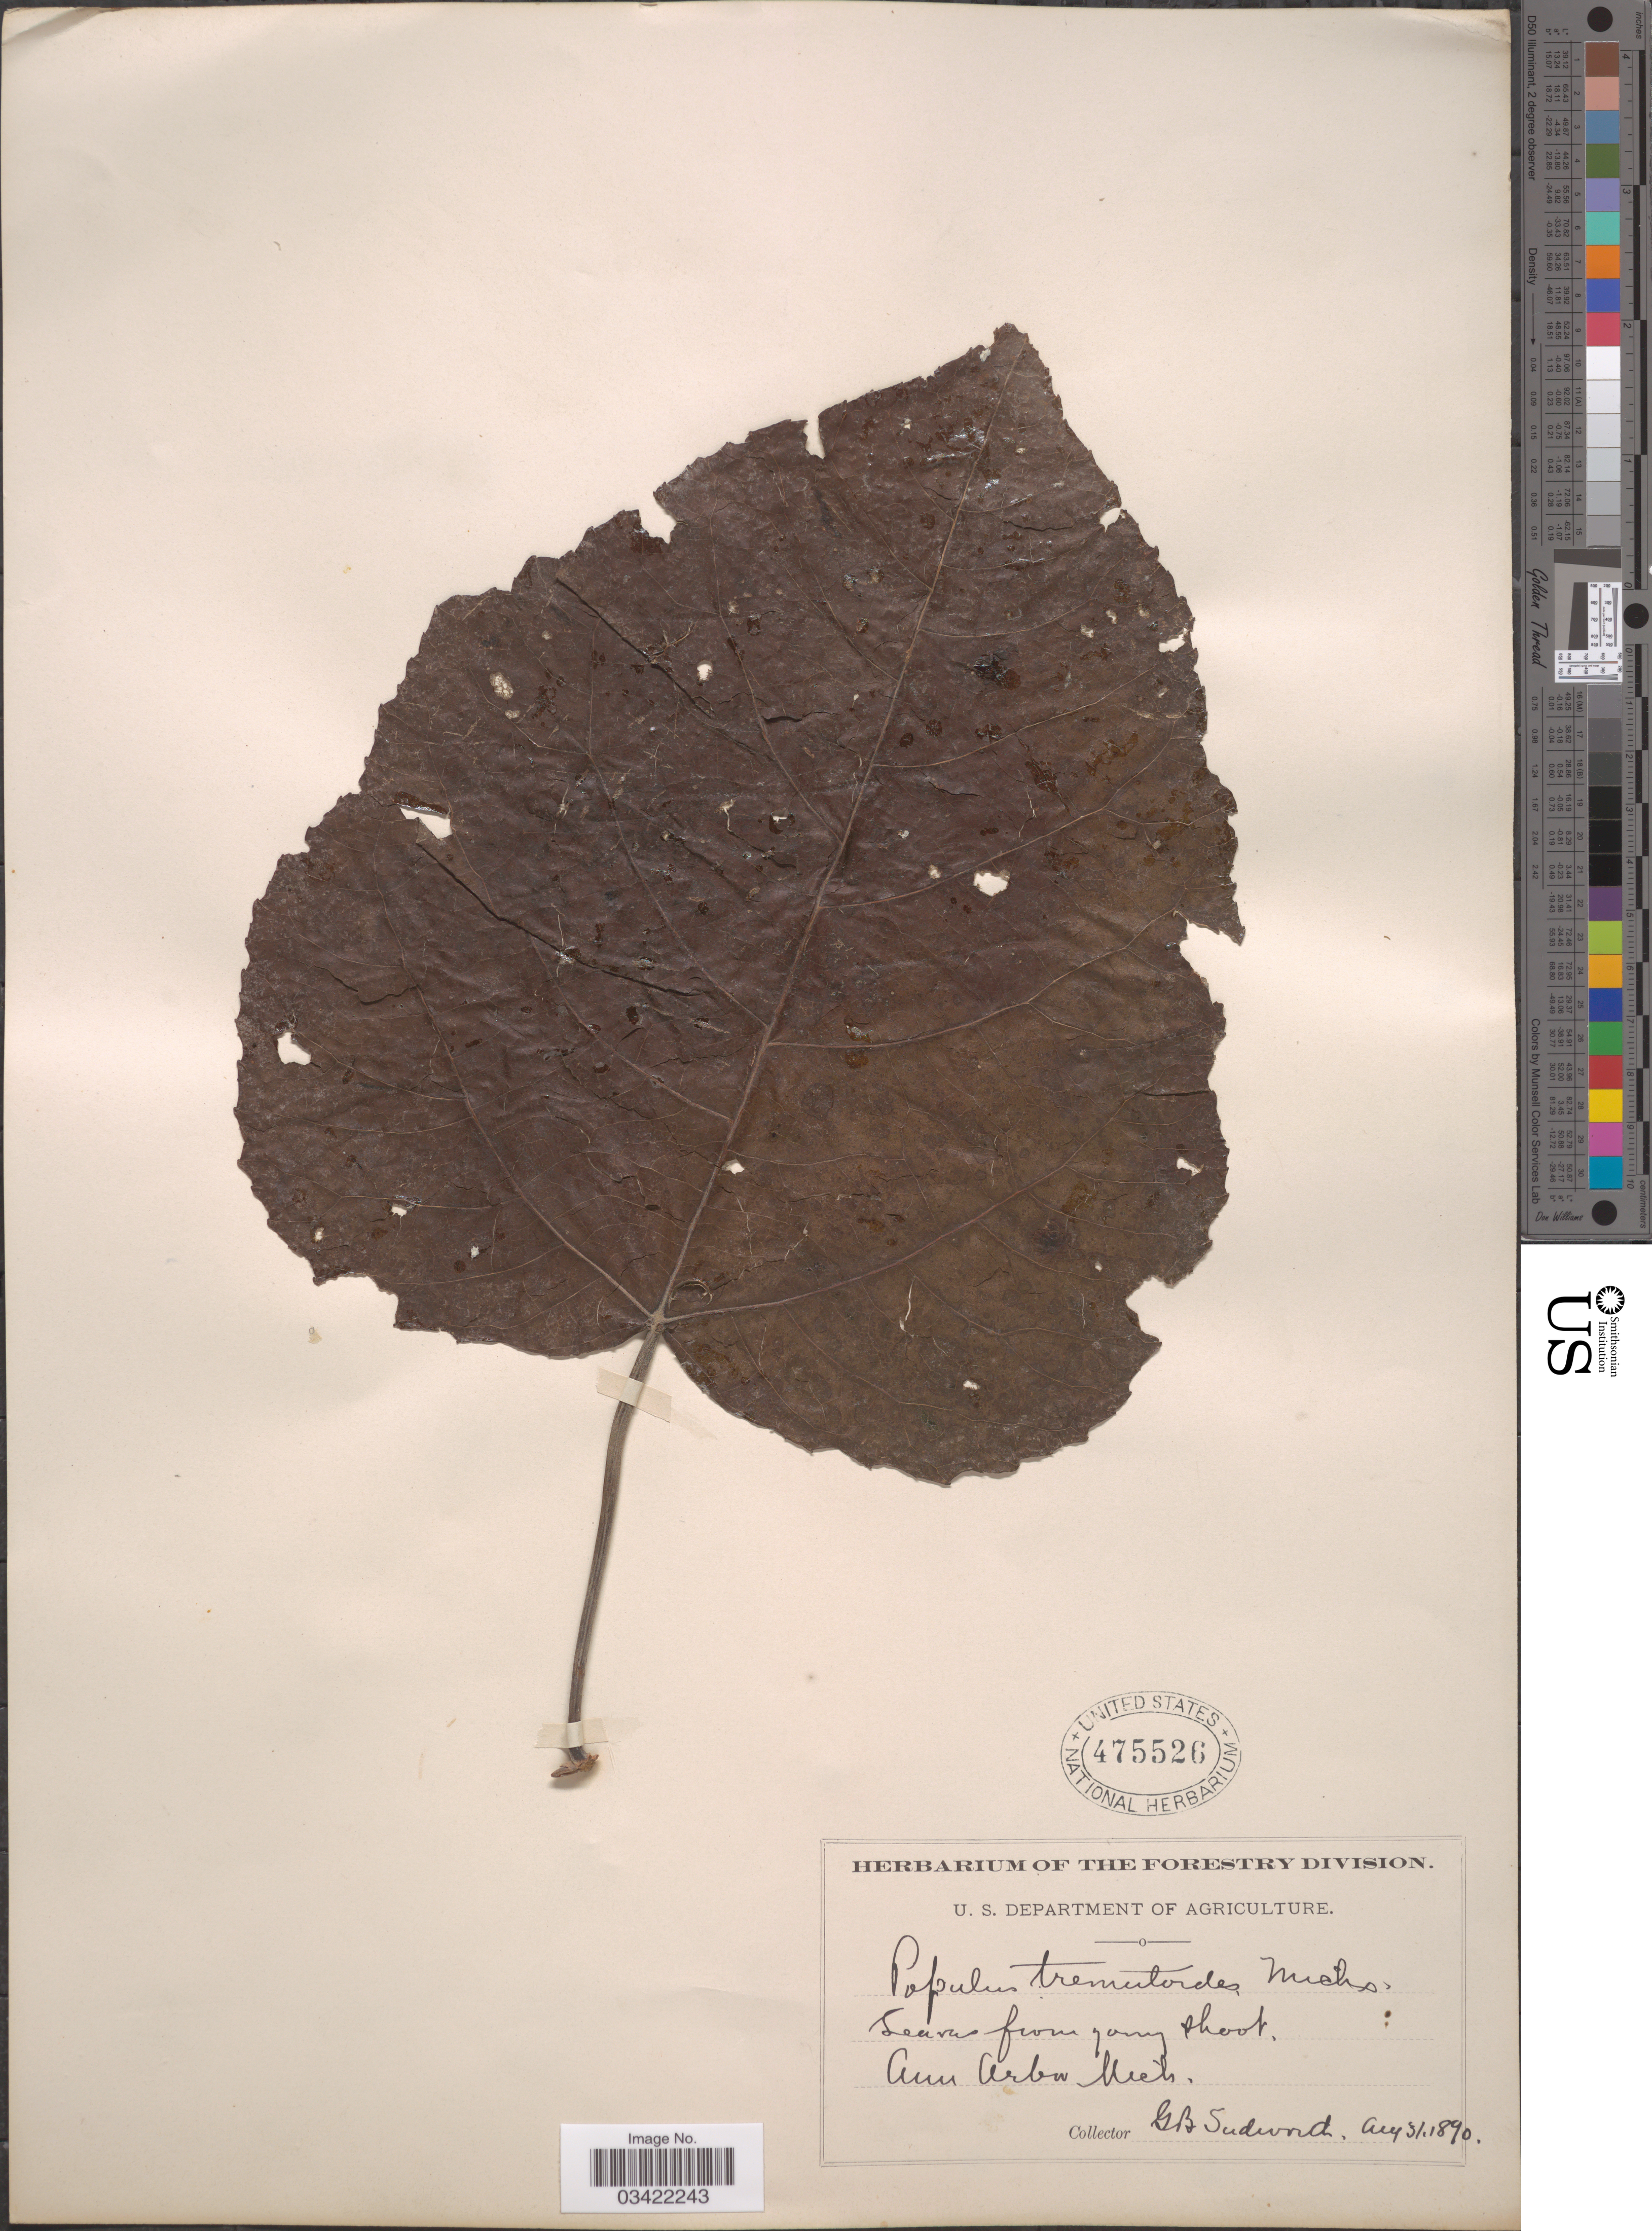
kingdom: Plantae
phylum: Tracheophyta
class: Magnoliopsida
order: Malpighiales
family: Salicaceae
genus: Populus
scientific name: Populus grandidentata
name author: Michx.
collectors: G. B. Sudworth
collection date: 1890-08-31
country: United States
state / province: Michigan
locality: Ann Arbor.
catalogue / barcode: US 475526